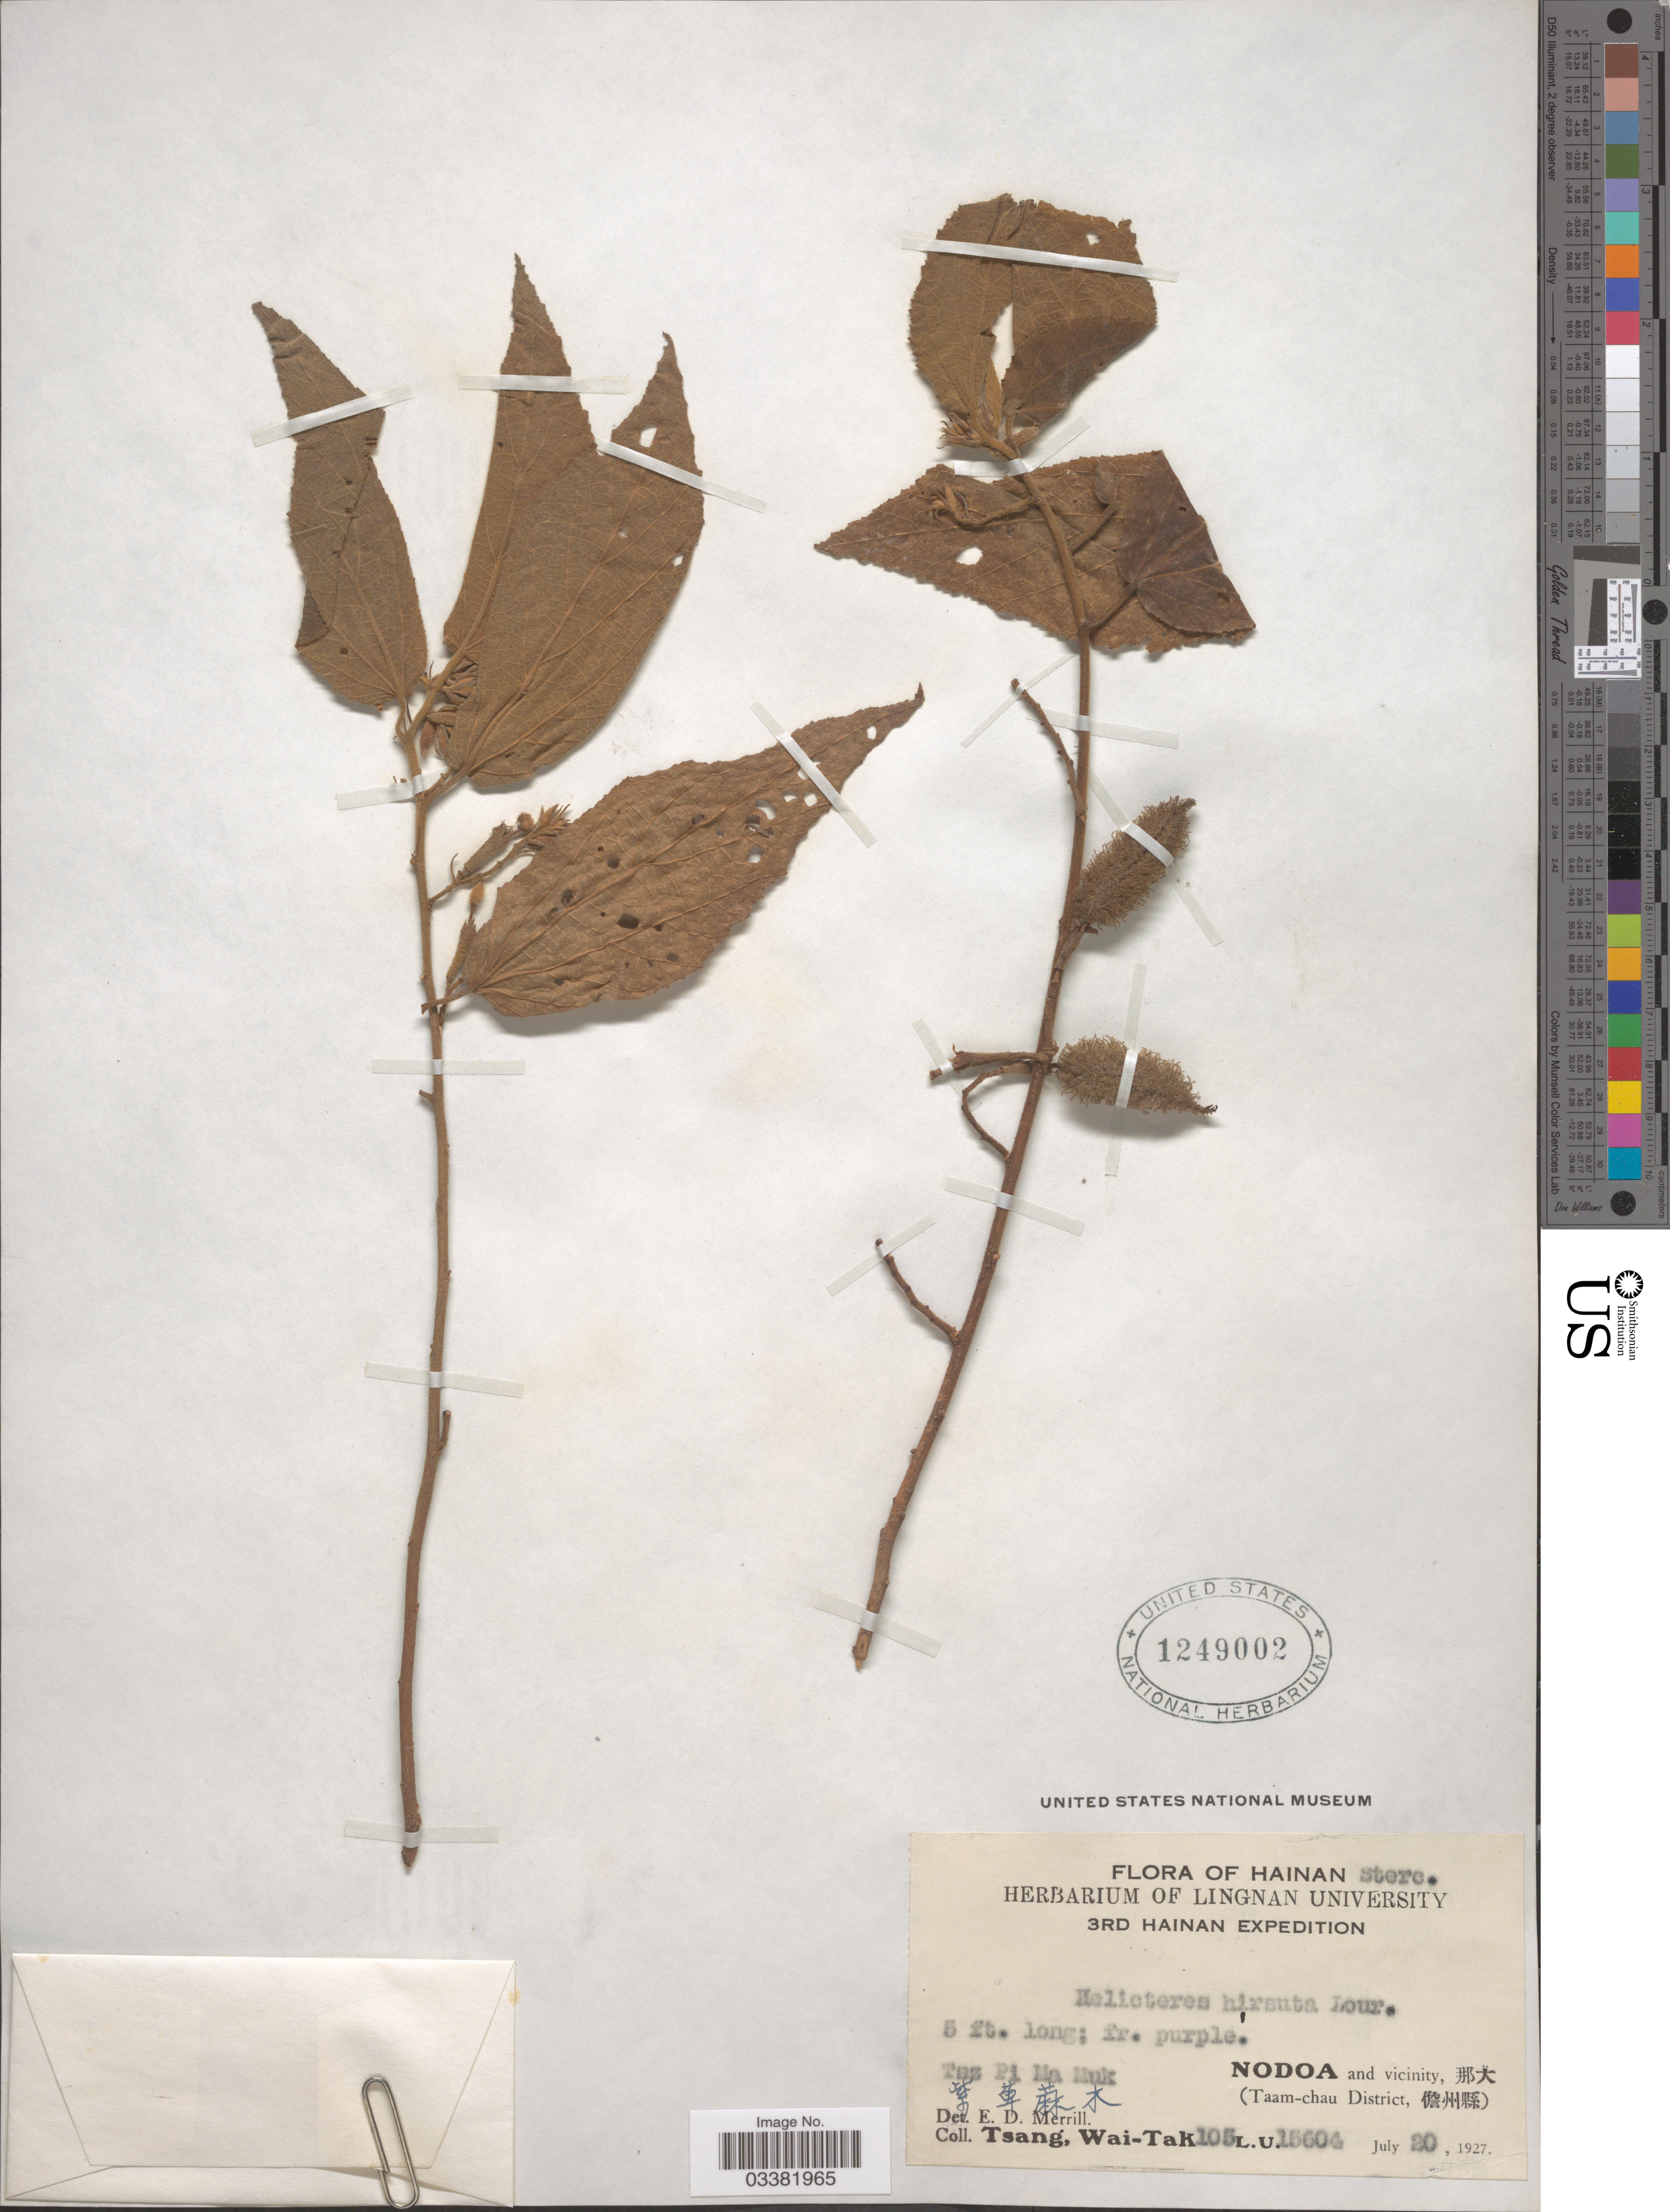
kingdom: Plantae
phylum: Tracheophyta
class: Magnoliopsida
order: Malvales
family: Malvaceae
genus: Helicteres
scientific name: Helicteres hirsuta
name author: Lour.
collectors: W. T. Tsang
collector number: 105L.U.15604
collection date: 1927-07-20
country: China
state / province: Hainan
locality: Tsz Pi Ma Muk X. Nodoa and vicinity, X. (Taam-chau District, X).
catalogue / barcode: US 1249002